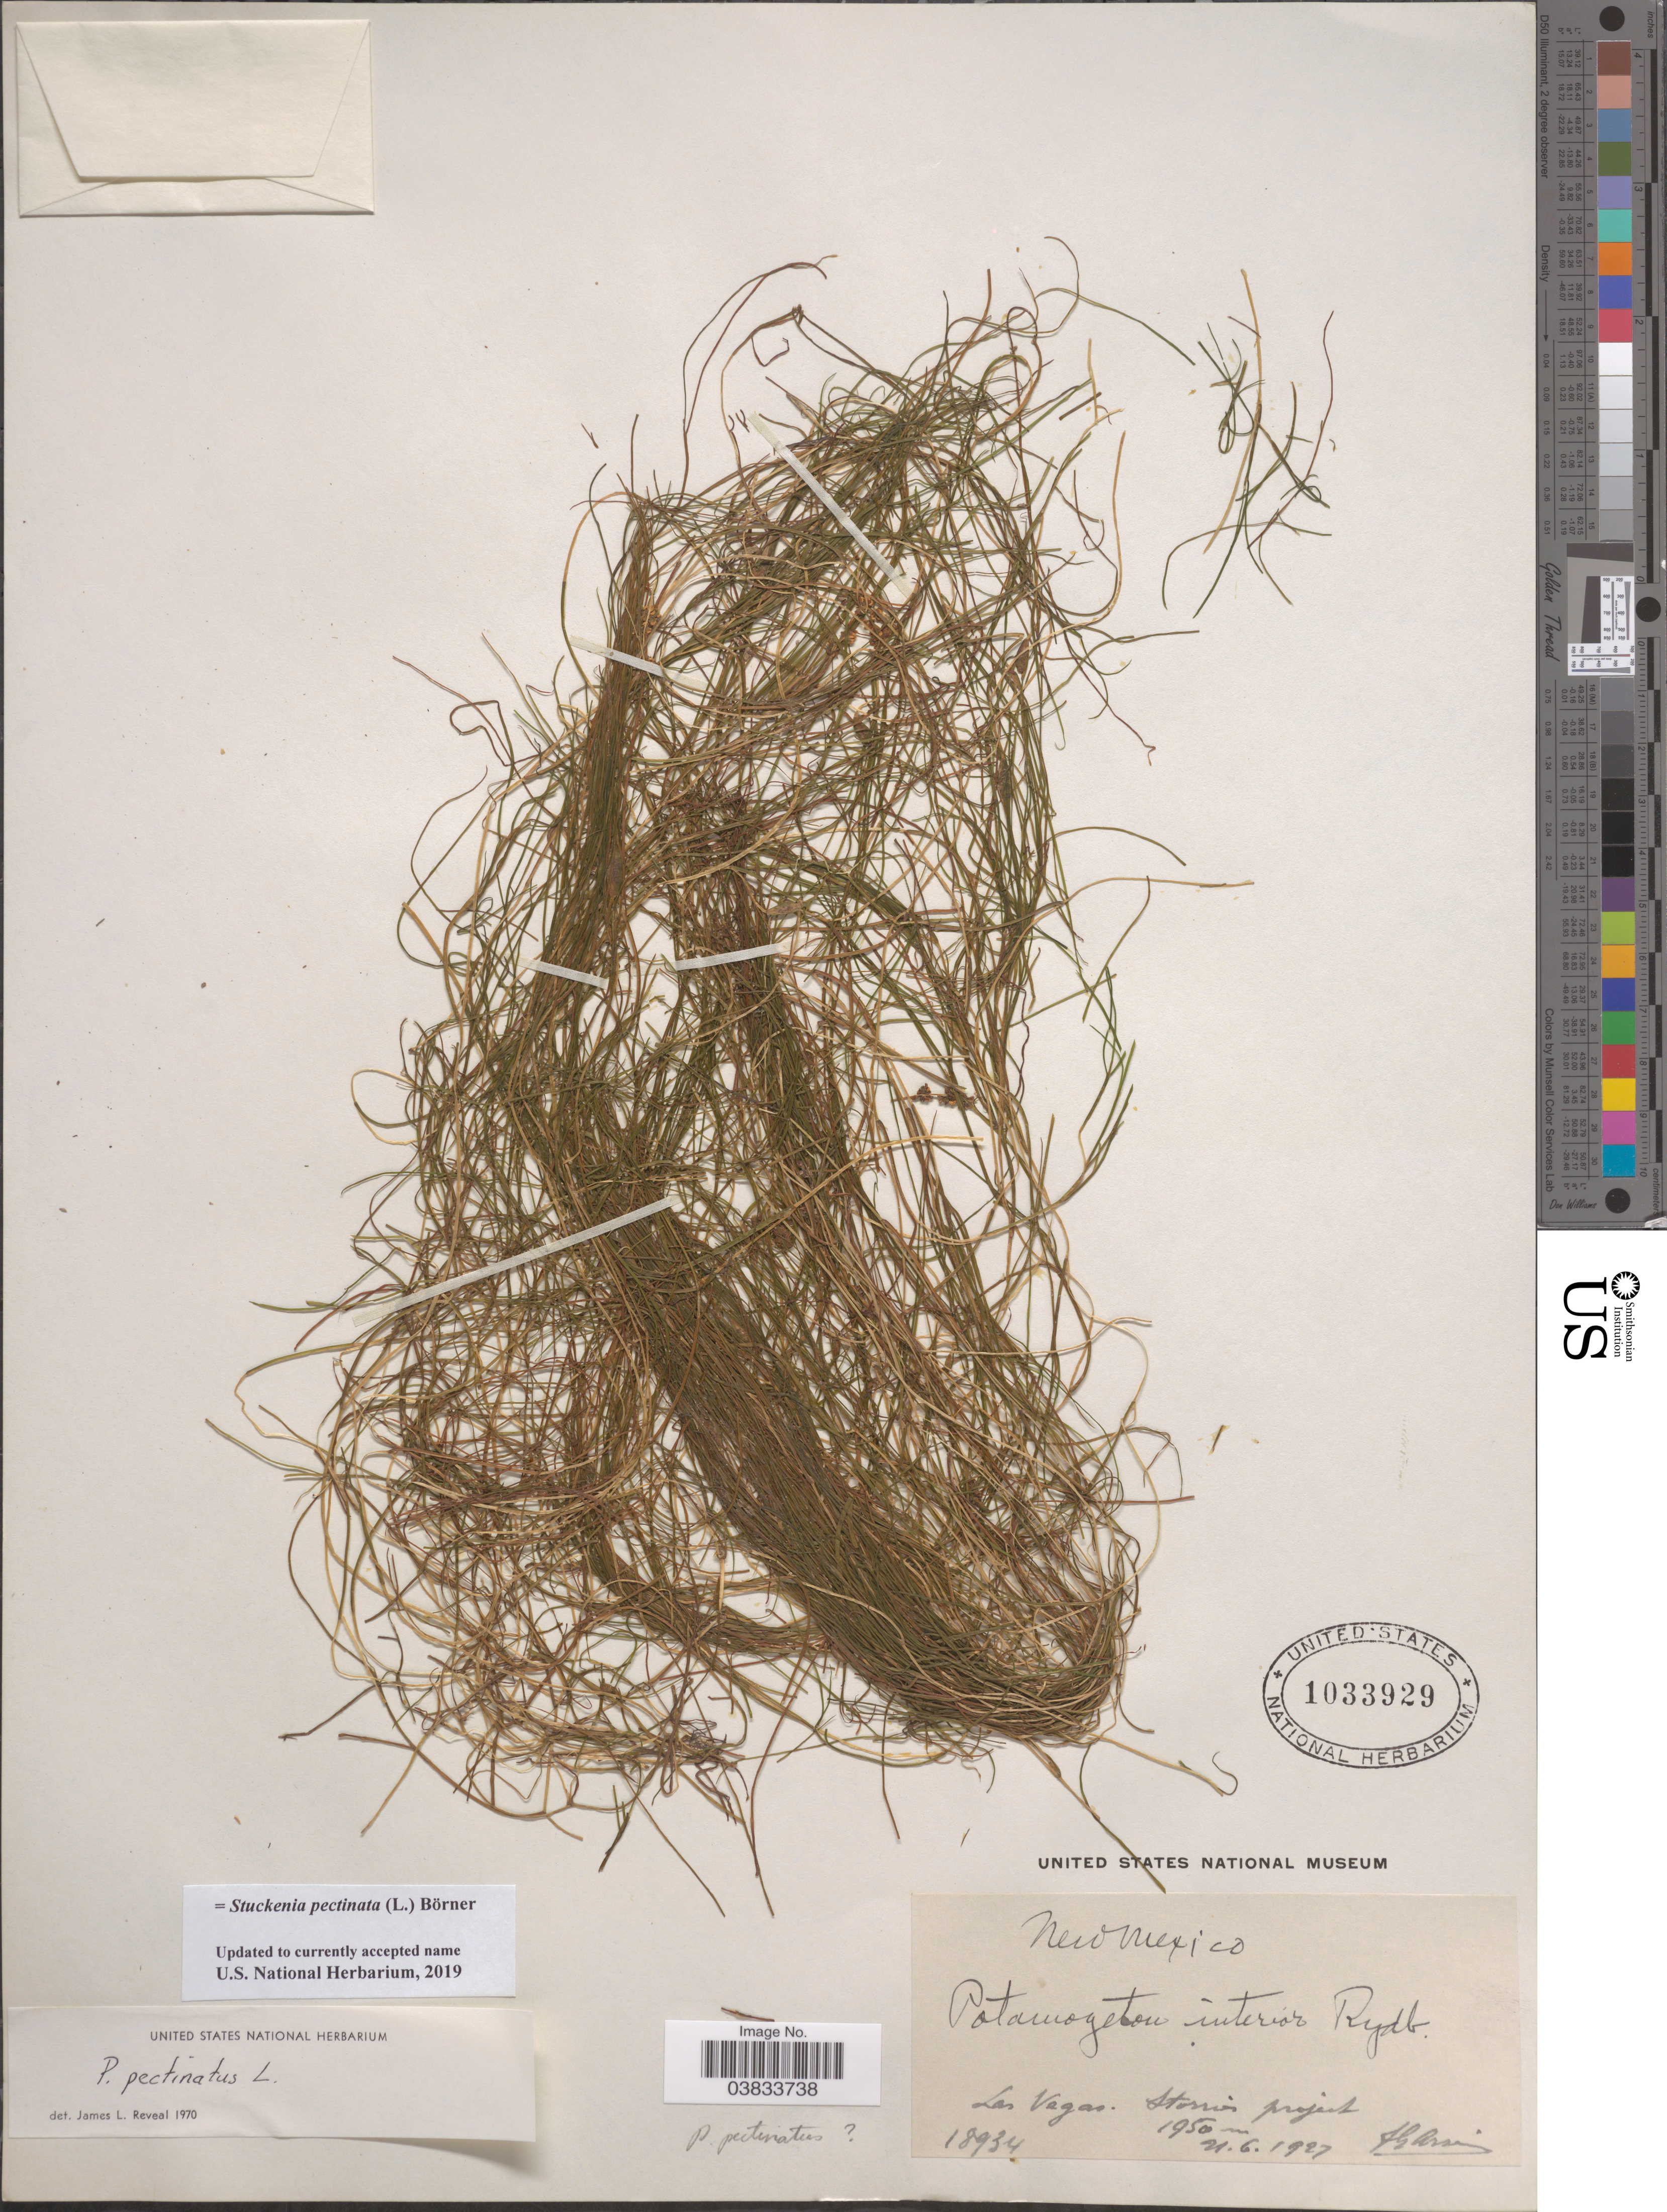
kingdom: Plantae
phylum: Tracheophyta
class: Liliopsida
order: Alismatales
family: Potamogetonaceae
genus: Stuckenia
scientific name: Stuckenia pectinata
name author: (L.) Börner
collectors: F. Arsène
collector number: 18934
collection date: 1927-06-21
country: United States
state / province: New Mexico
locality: Las Vegas. Storris project.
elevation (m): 1950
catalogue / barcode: US 1033929